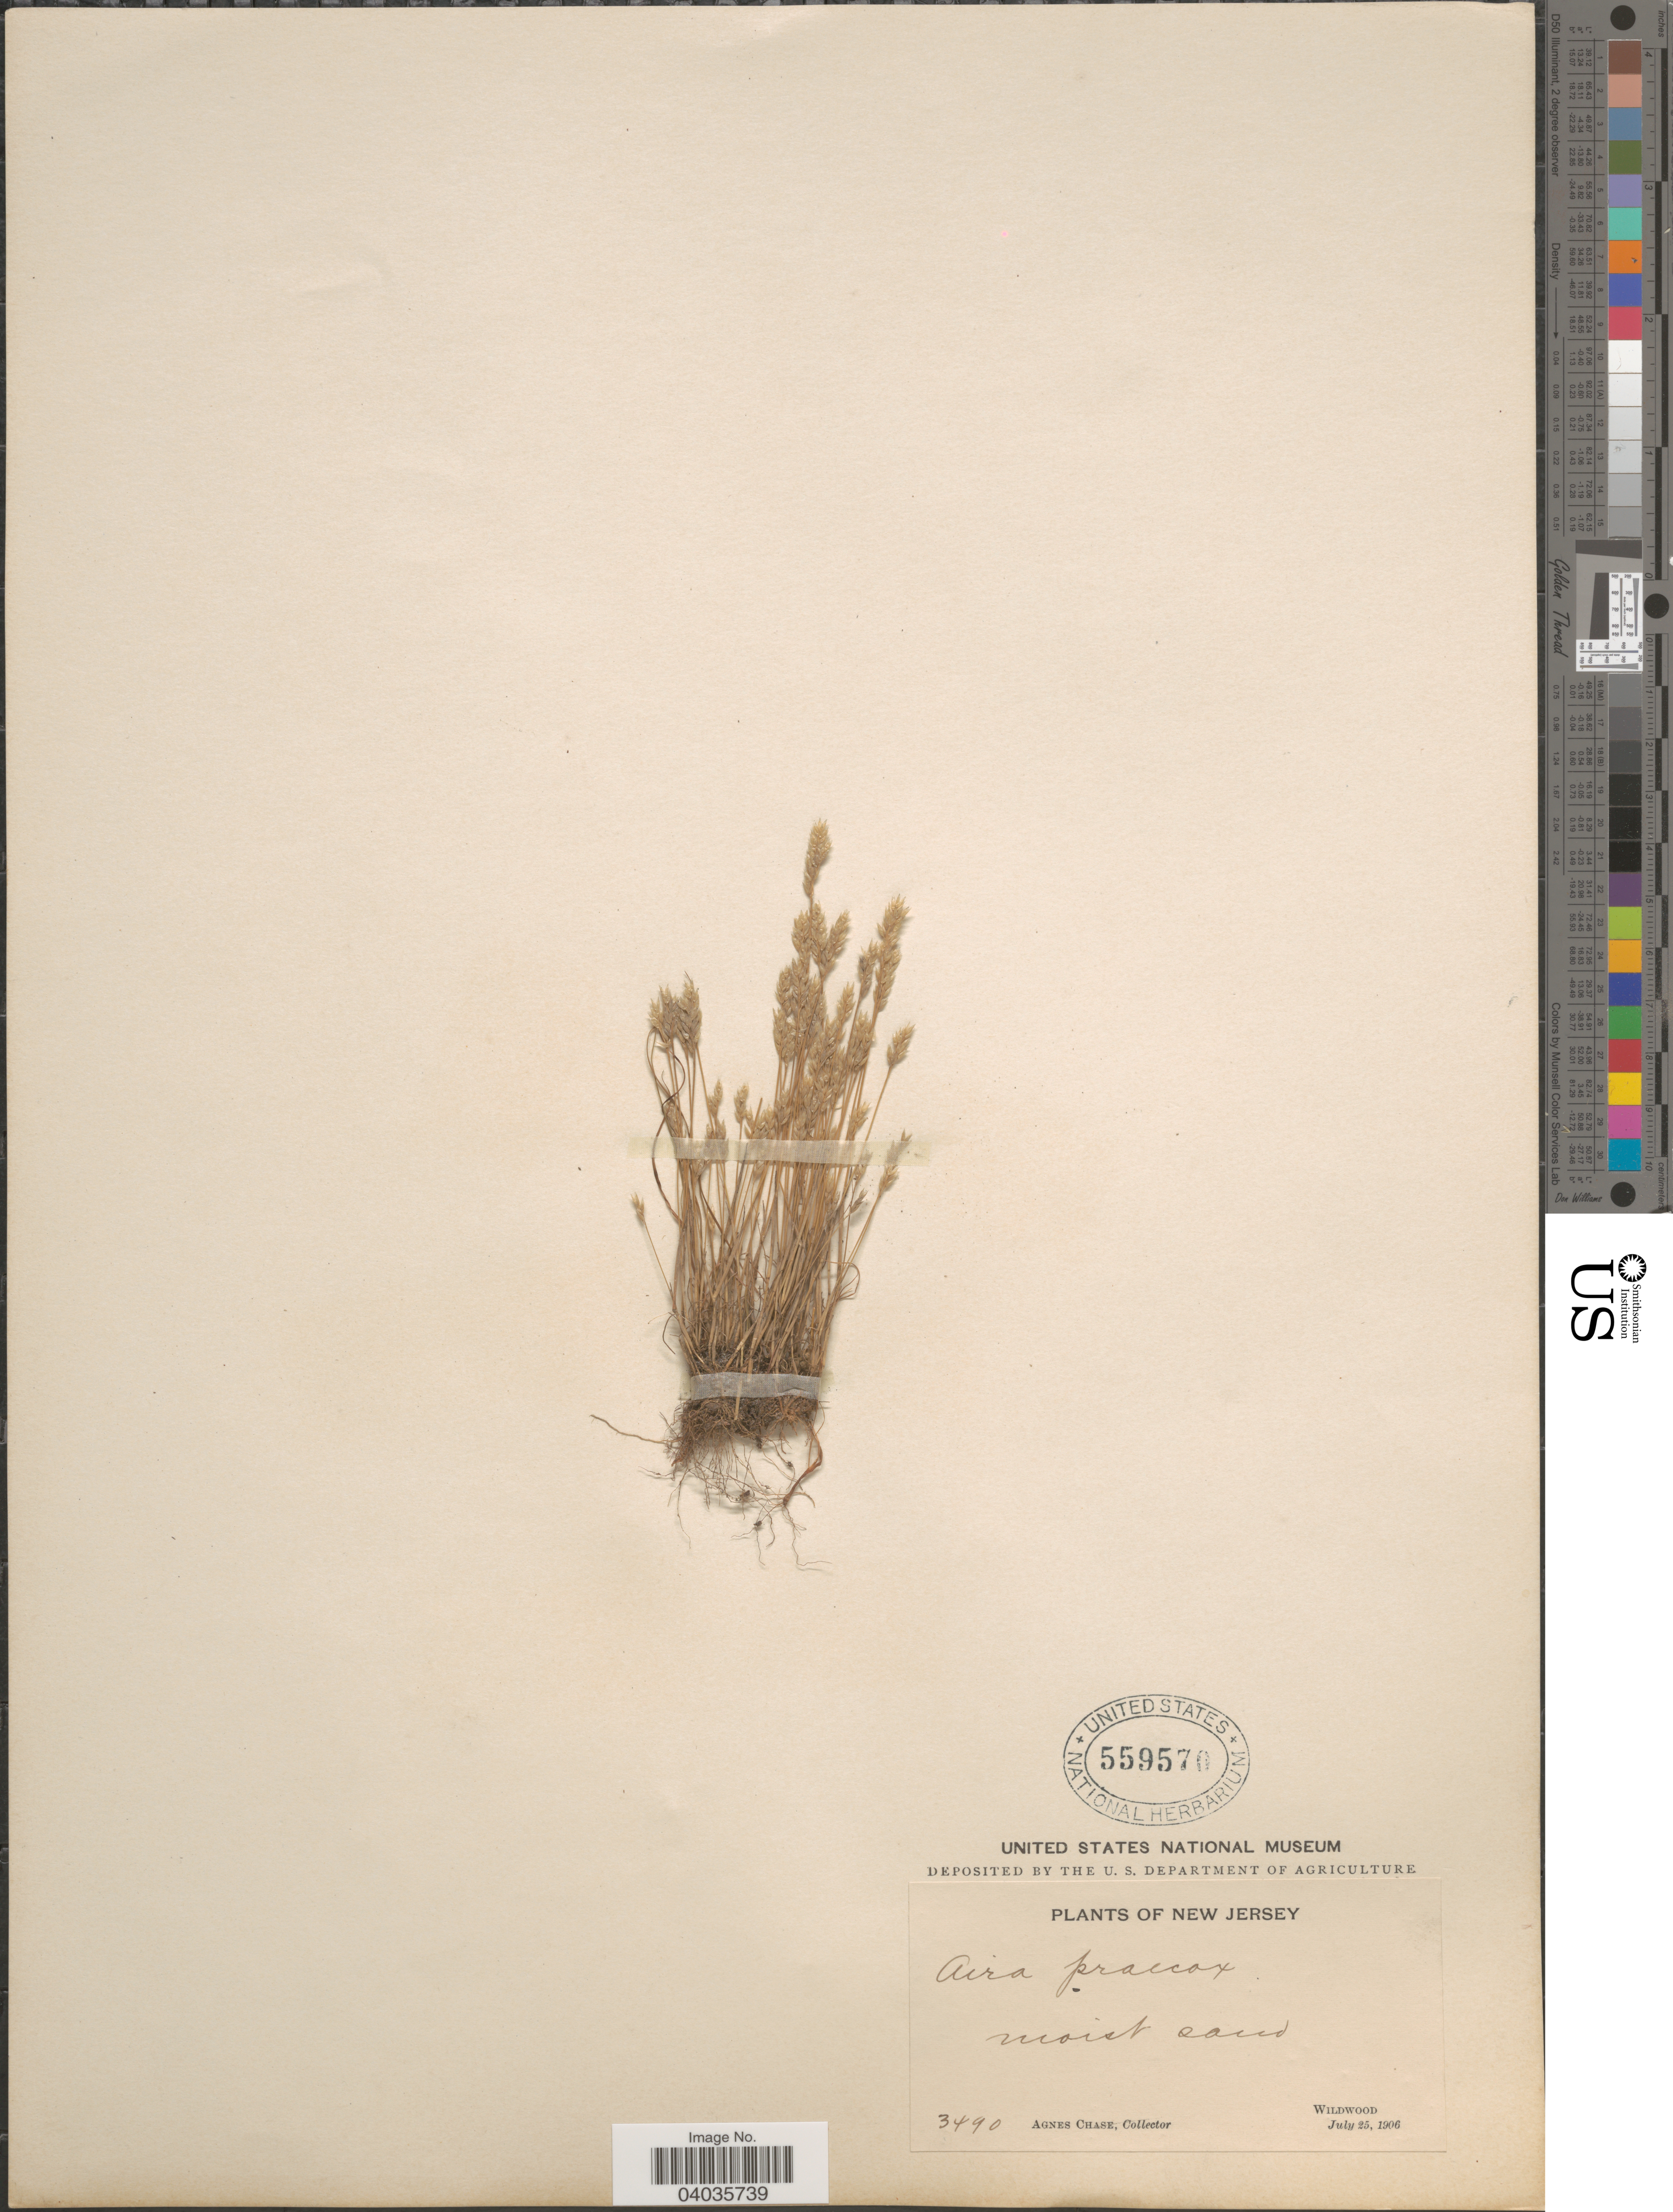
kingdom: Plantae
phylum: Tracheophyta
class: Liliopsida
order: Poales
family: Poaceae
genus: Aira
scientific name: Aira praecox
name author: L.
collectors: A. Chase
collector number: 3490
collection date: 1906-07-25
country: United States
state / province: New Jersey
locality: Wildwood.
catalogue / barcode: US 559570